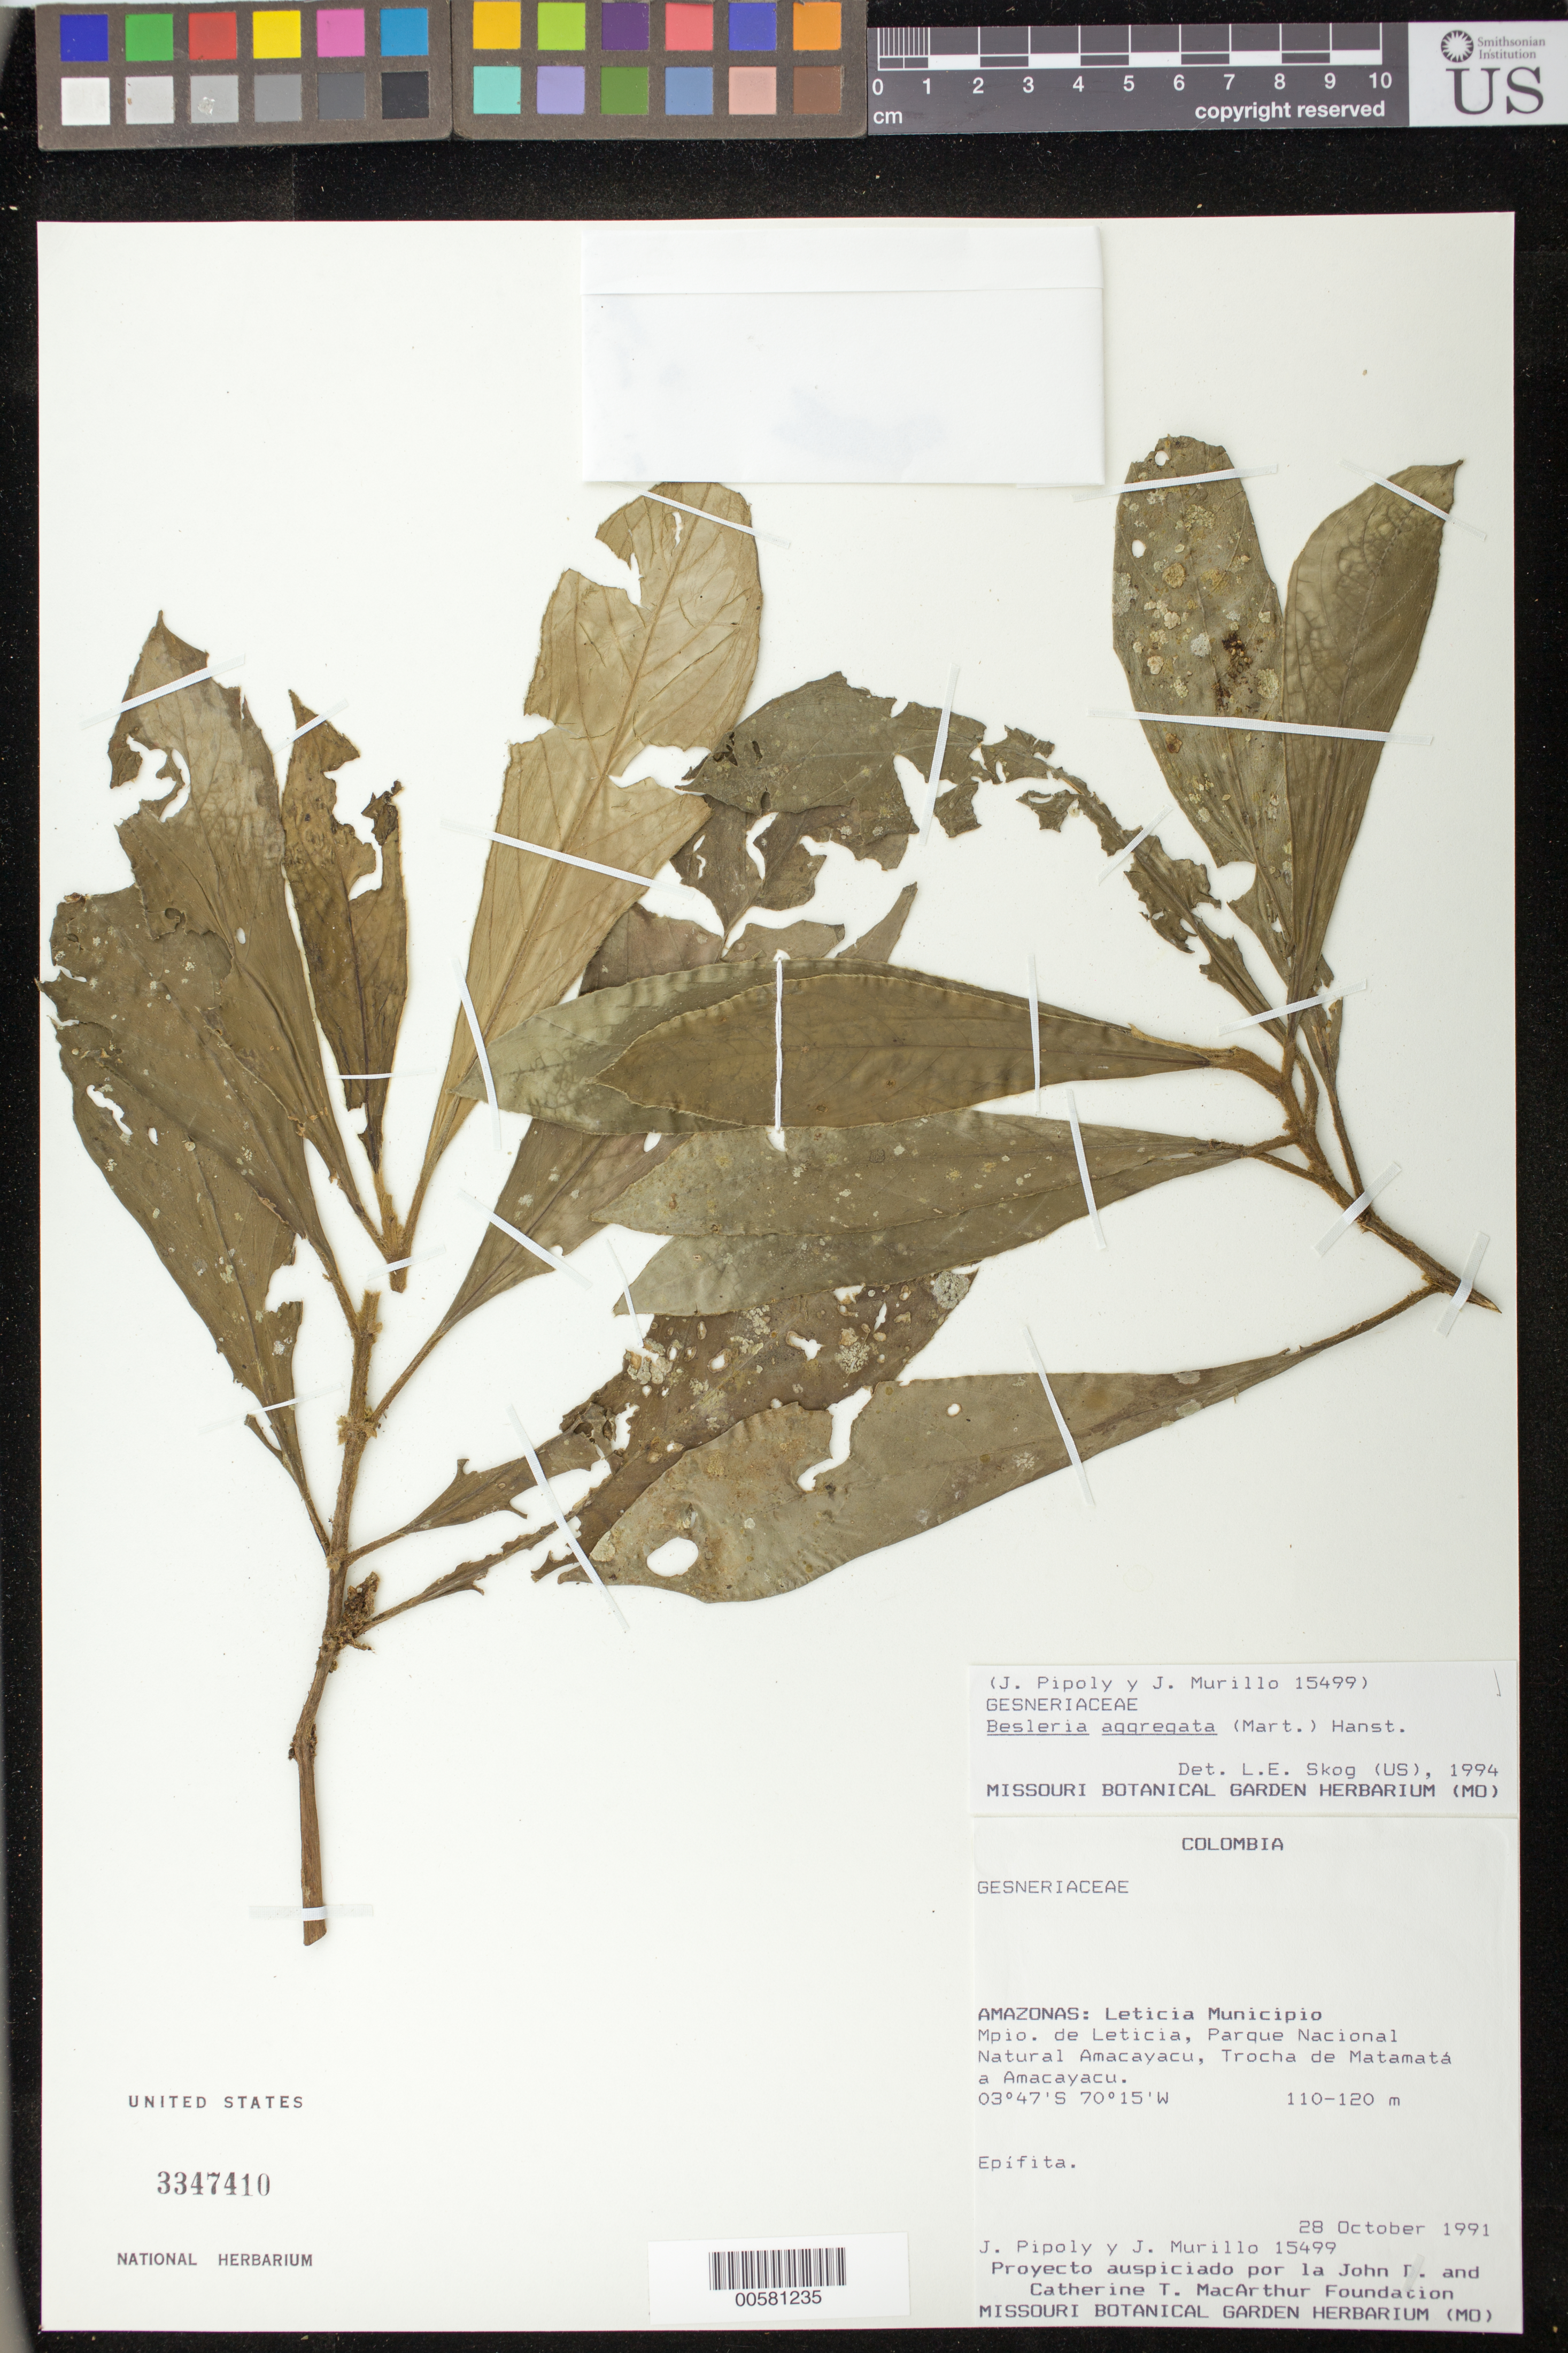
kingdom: Plantae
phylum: Tracheophyta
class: Magnoliopsida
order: Lamiales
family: Gesneriaceae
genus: Besleria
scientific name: Besleria aggregata var. aggregata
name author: (Mart.) Hanst.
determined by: Skog, Laurence E.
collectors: J. J. Pipoly & J. C. Murillo-A.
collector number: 15499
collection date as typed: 28 Oct 1991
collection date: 1991-10-28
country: Colombia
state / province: Amazônas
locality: Mpio. de Leticia, Parque Nacional Natural Amacayacu, Trocha de Matamatá a Amacayacu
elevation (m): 110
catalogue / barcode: US 3347410